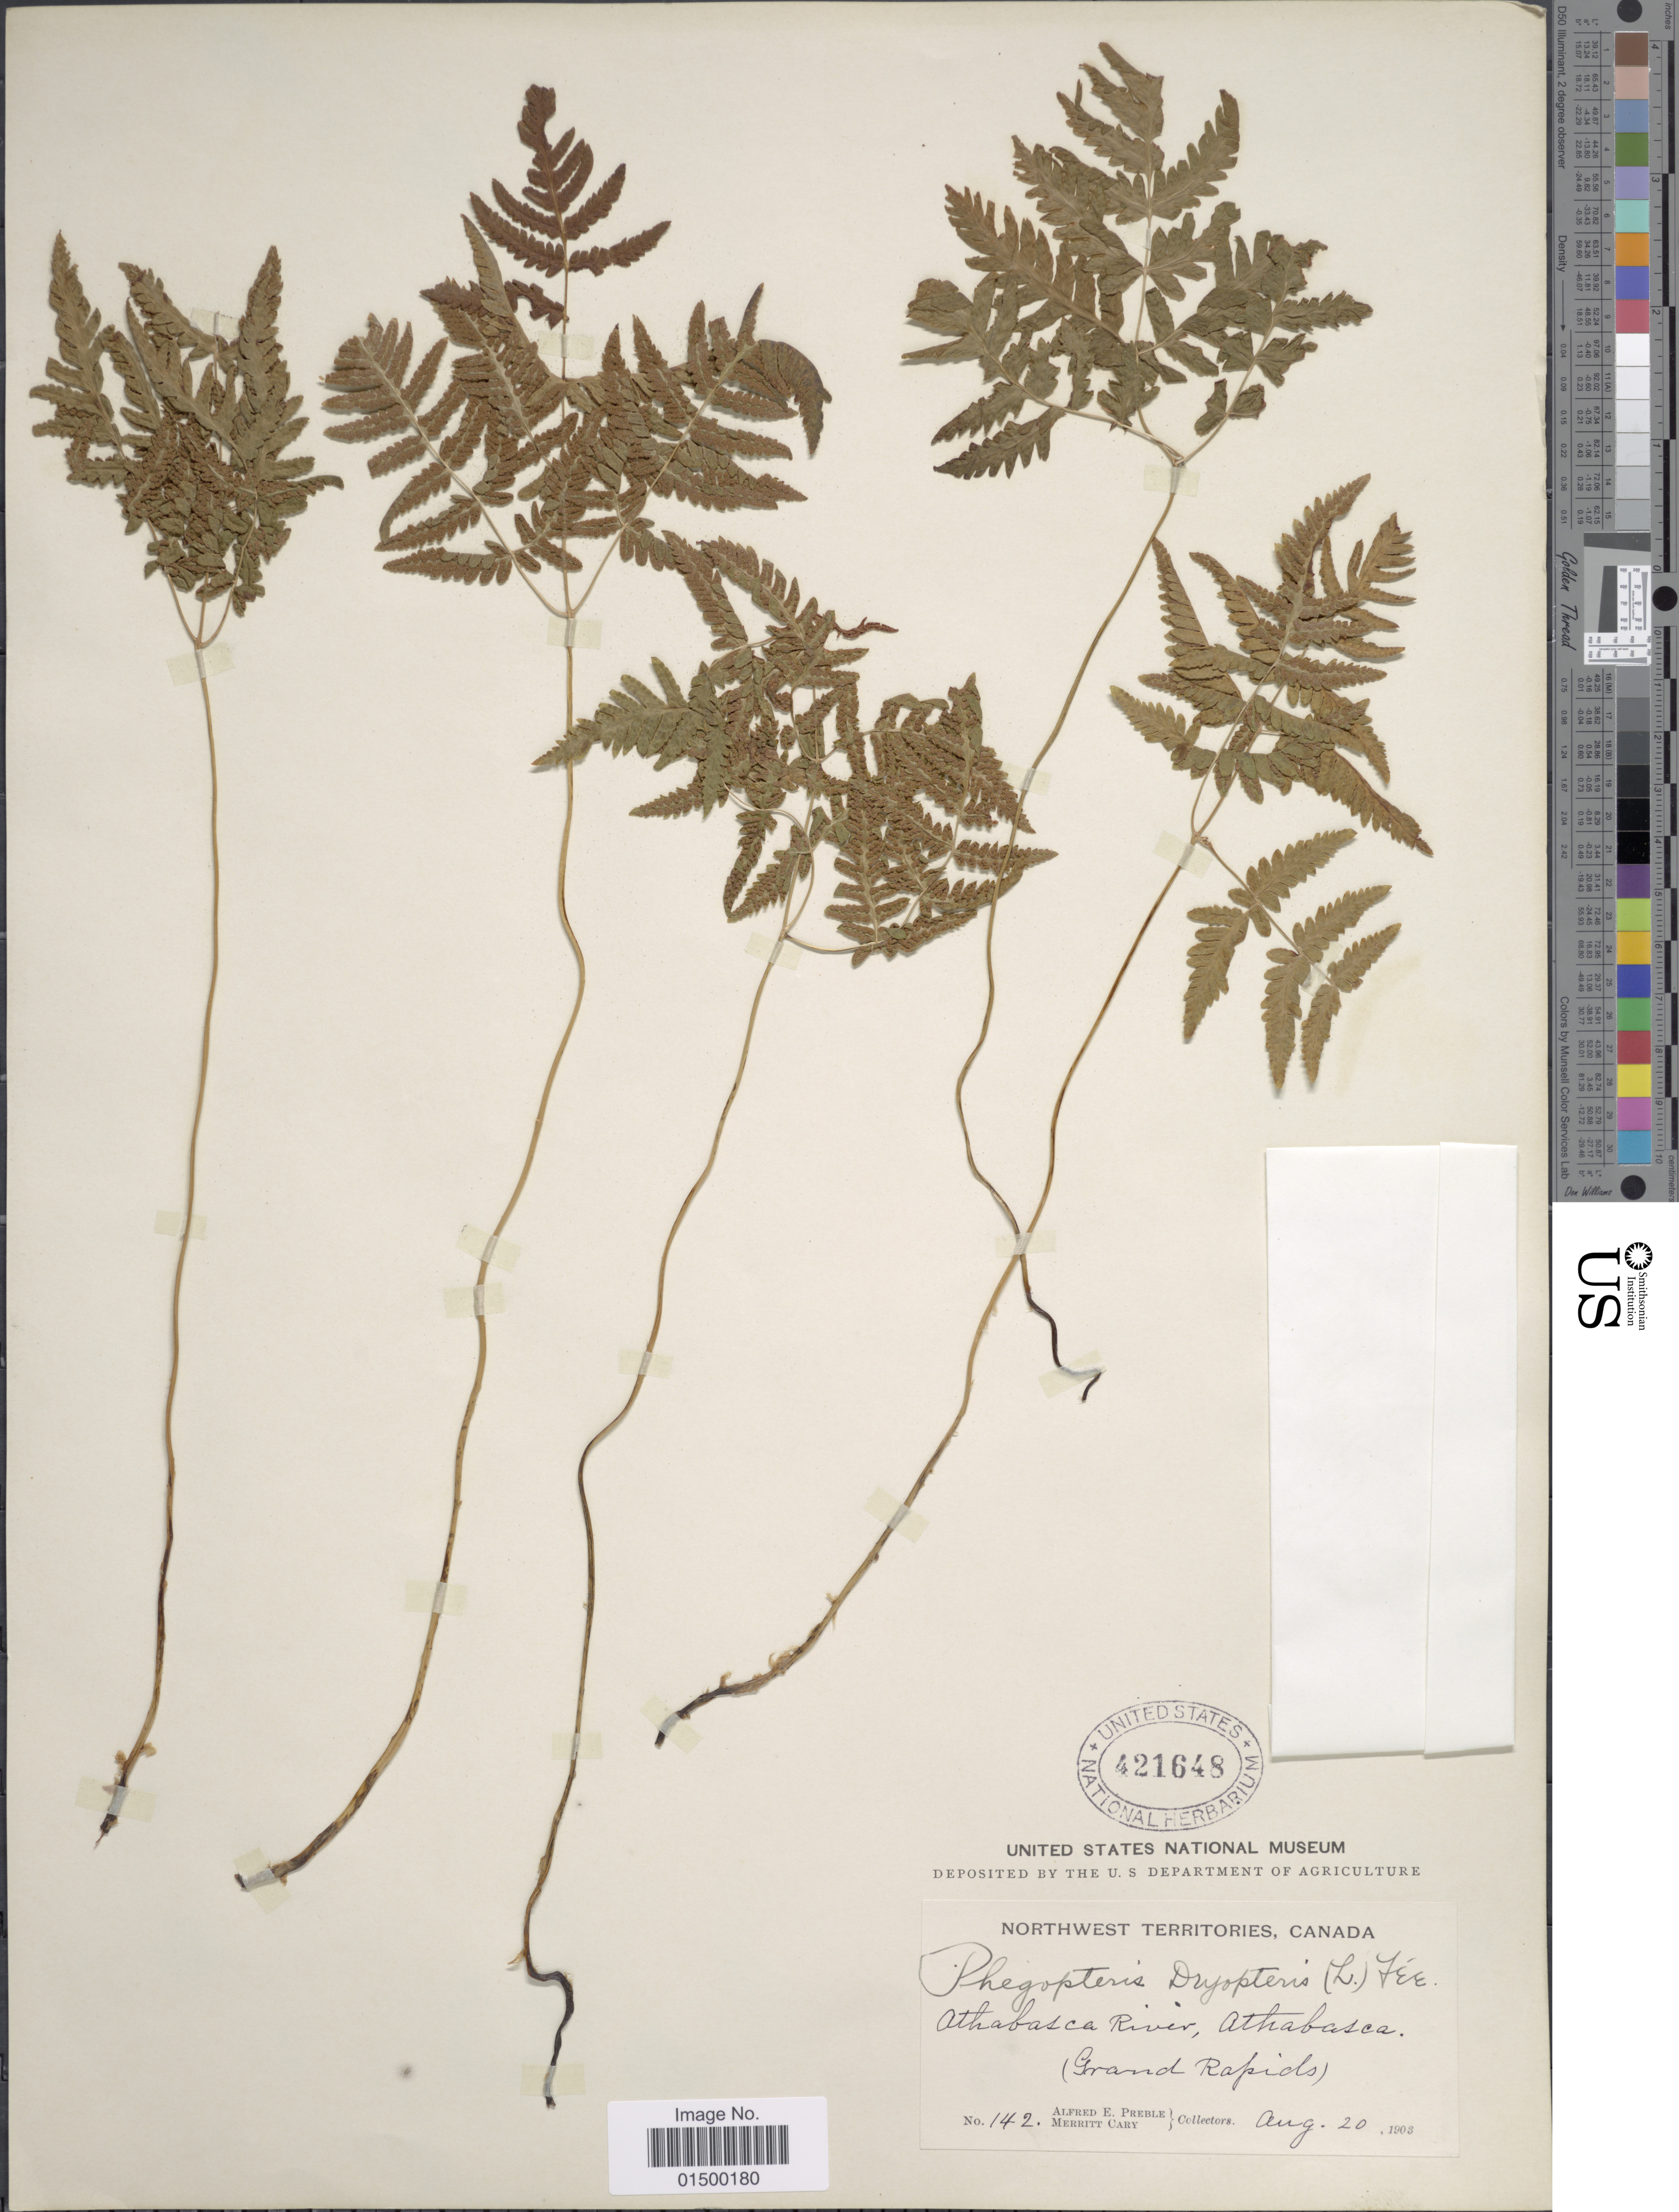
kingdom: Plantae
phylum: Tracheophyta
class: Polypodiopsida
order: Polypodiales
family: Cystopteridaceae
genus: Gymnocarpium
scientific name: Gymnocarpium disjunctum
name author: (Rupr.) Ching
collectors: M. Cary & A. Preble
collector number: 142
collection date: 1903-08-20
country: Canada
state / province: Northwest Territories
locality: Athabasca Rivir, Athabasca. (Grand Rapids)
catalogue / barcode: US 421648